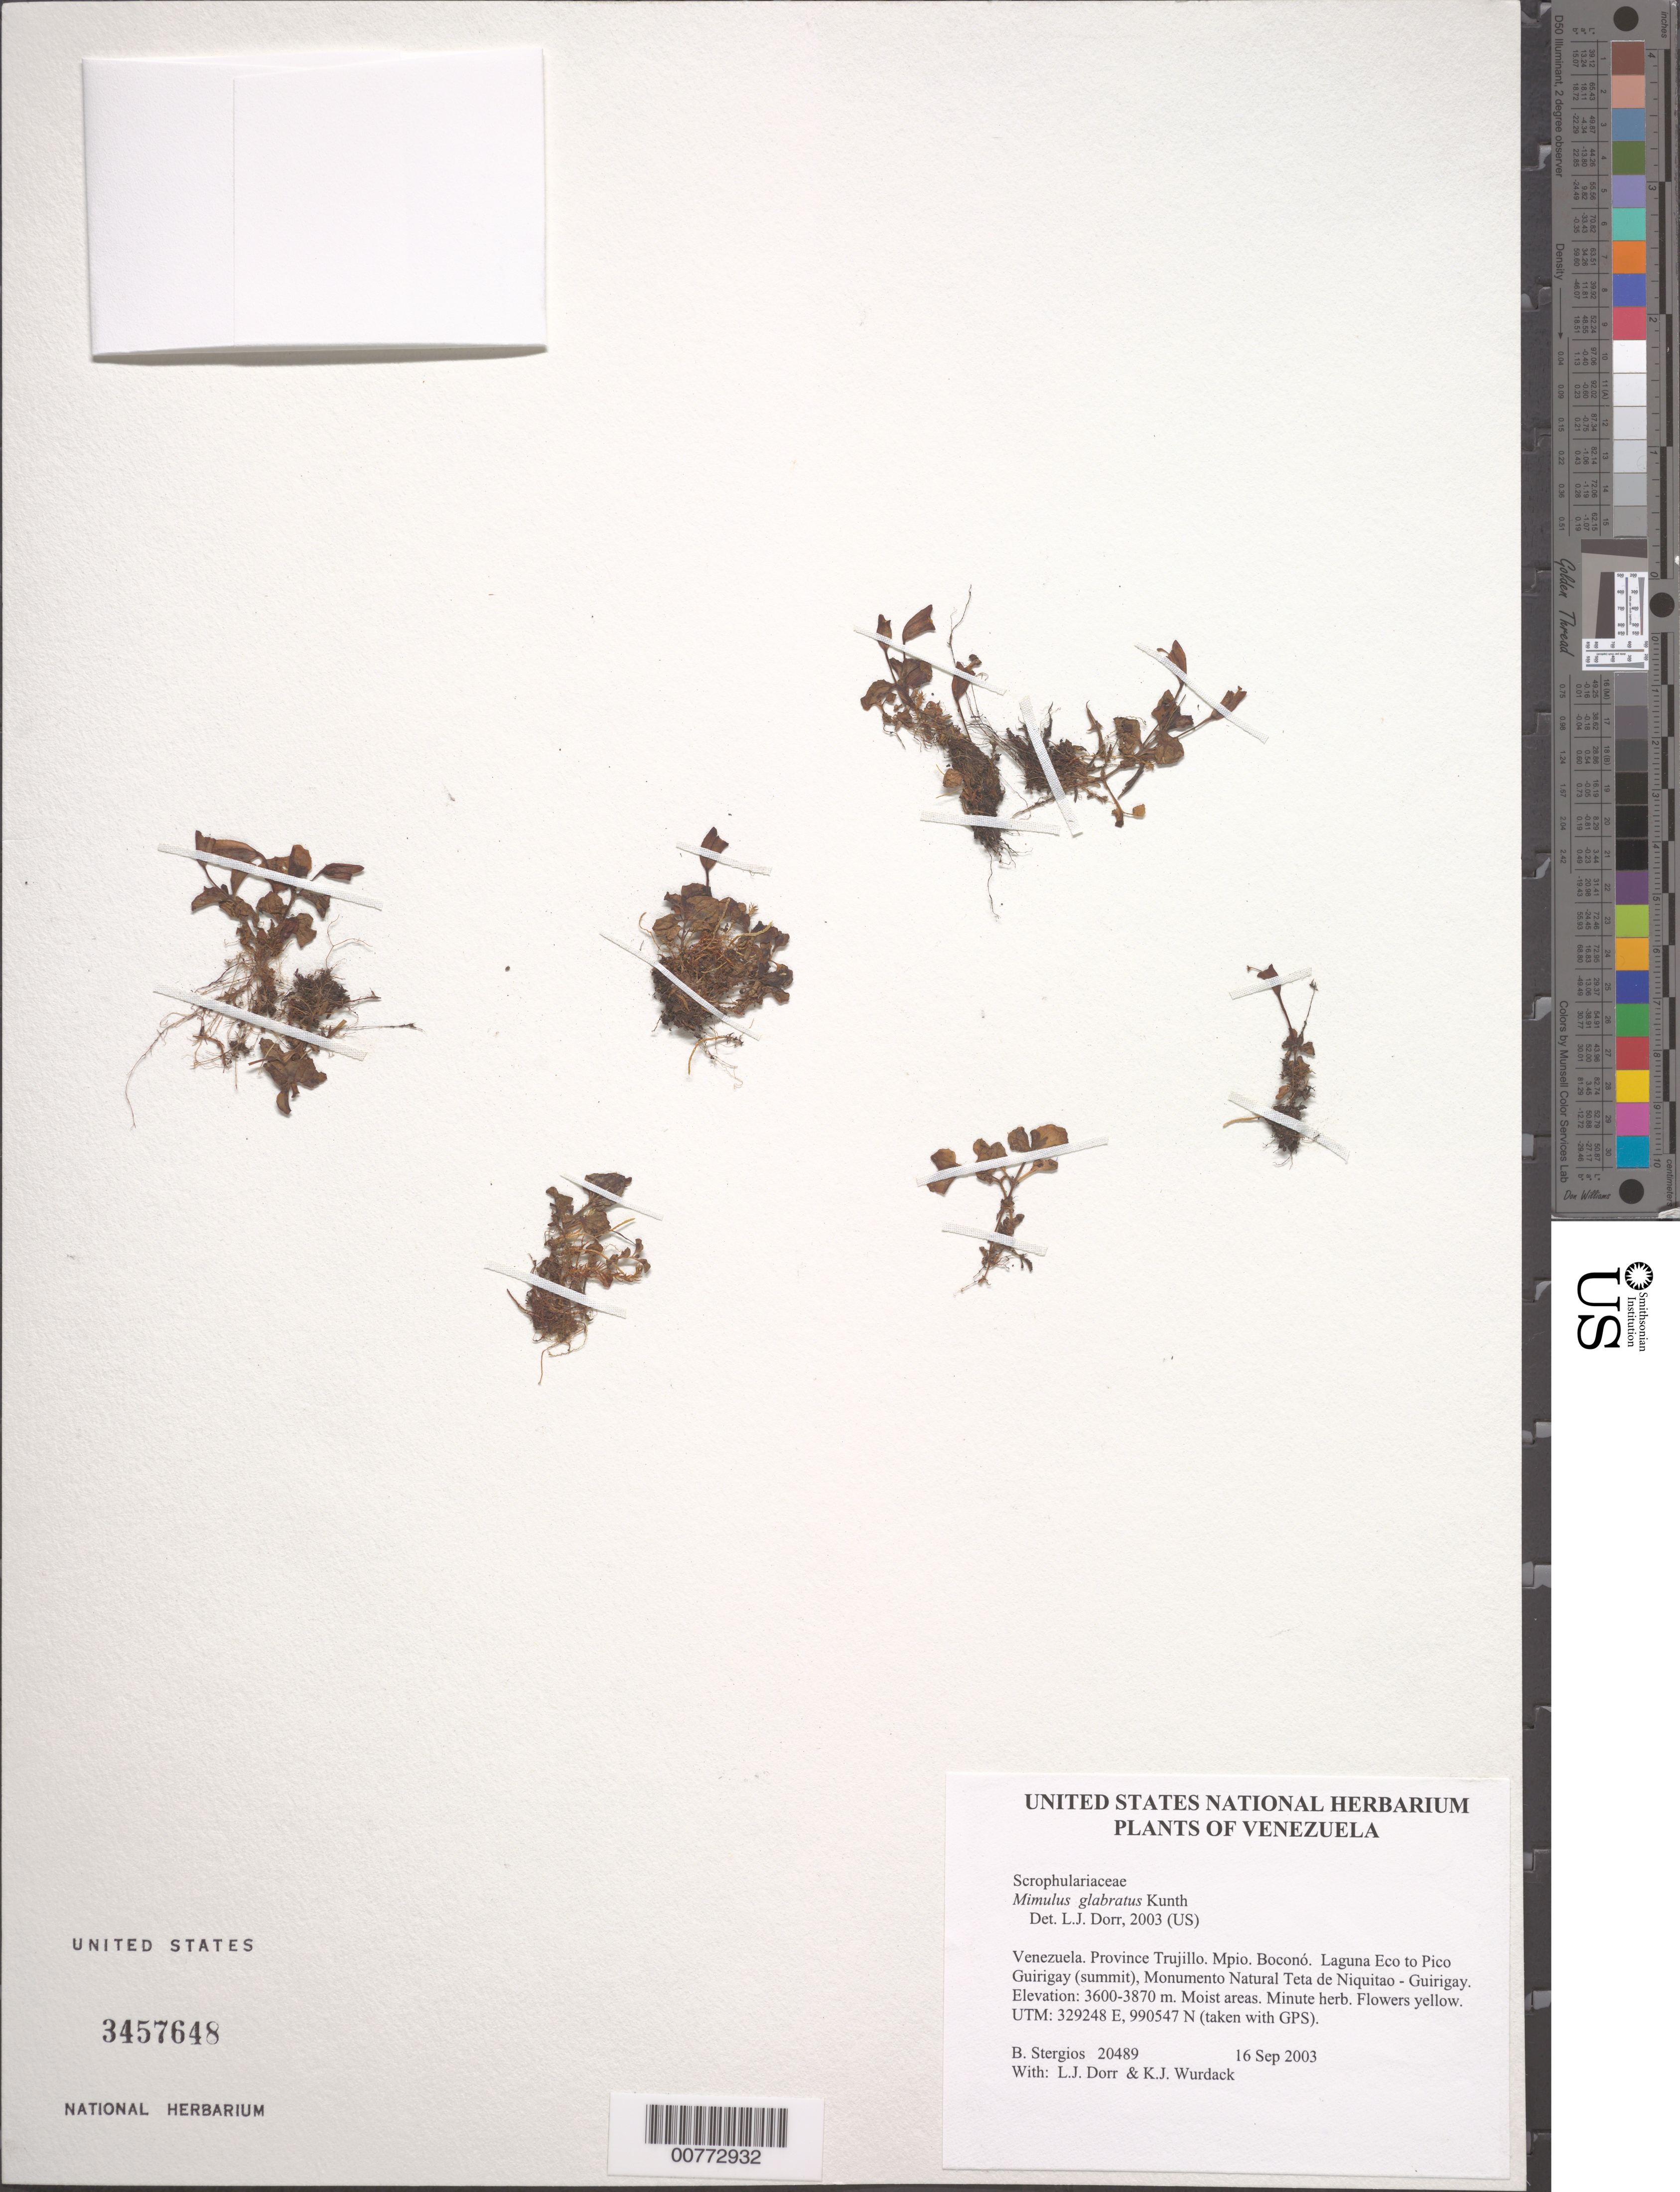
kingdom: Plantae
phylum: Tracheophyta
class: Magnoliopsida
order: Lamiales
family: Phrymaceae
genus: Mimulus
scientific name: Mimulus glabratus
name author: Kunth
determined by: Dorr, L. J., (BOT), Smithsonian Institution - National Museum of Natural History (UNITED STATES)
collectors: B. G. Stergios, L. J. Dorr & K. Wurdack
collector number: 20489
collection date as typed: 16 Sep 2003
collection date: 2003-09-16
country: Venezuela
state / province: Trujillo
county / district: Boconó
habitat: Moist areas.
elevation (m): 3600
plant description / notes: PORT, US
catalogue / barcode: US 3457648